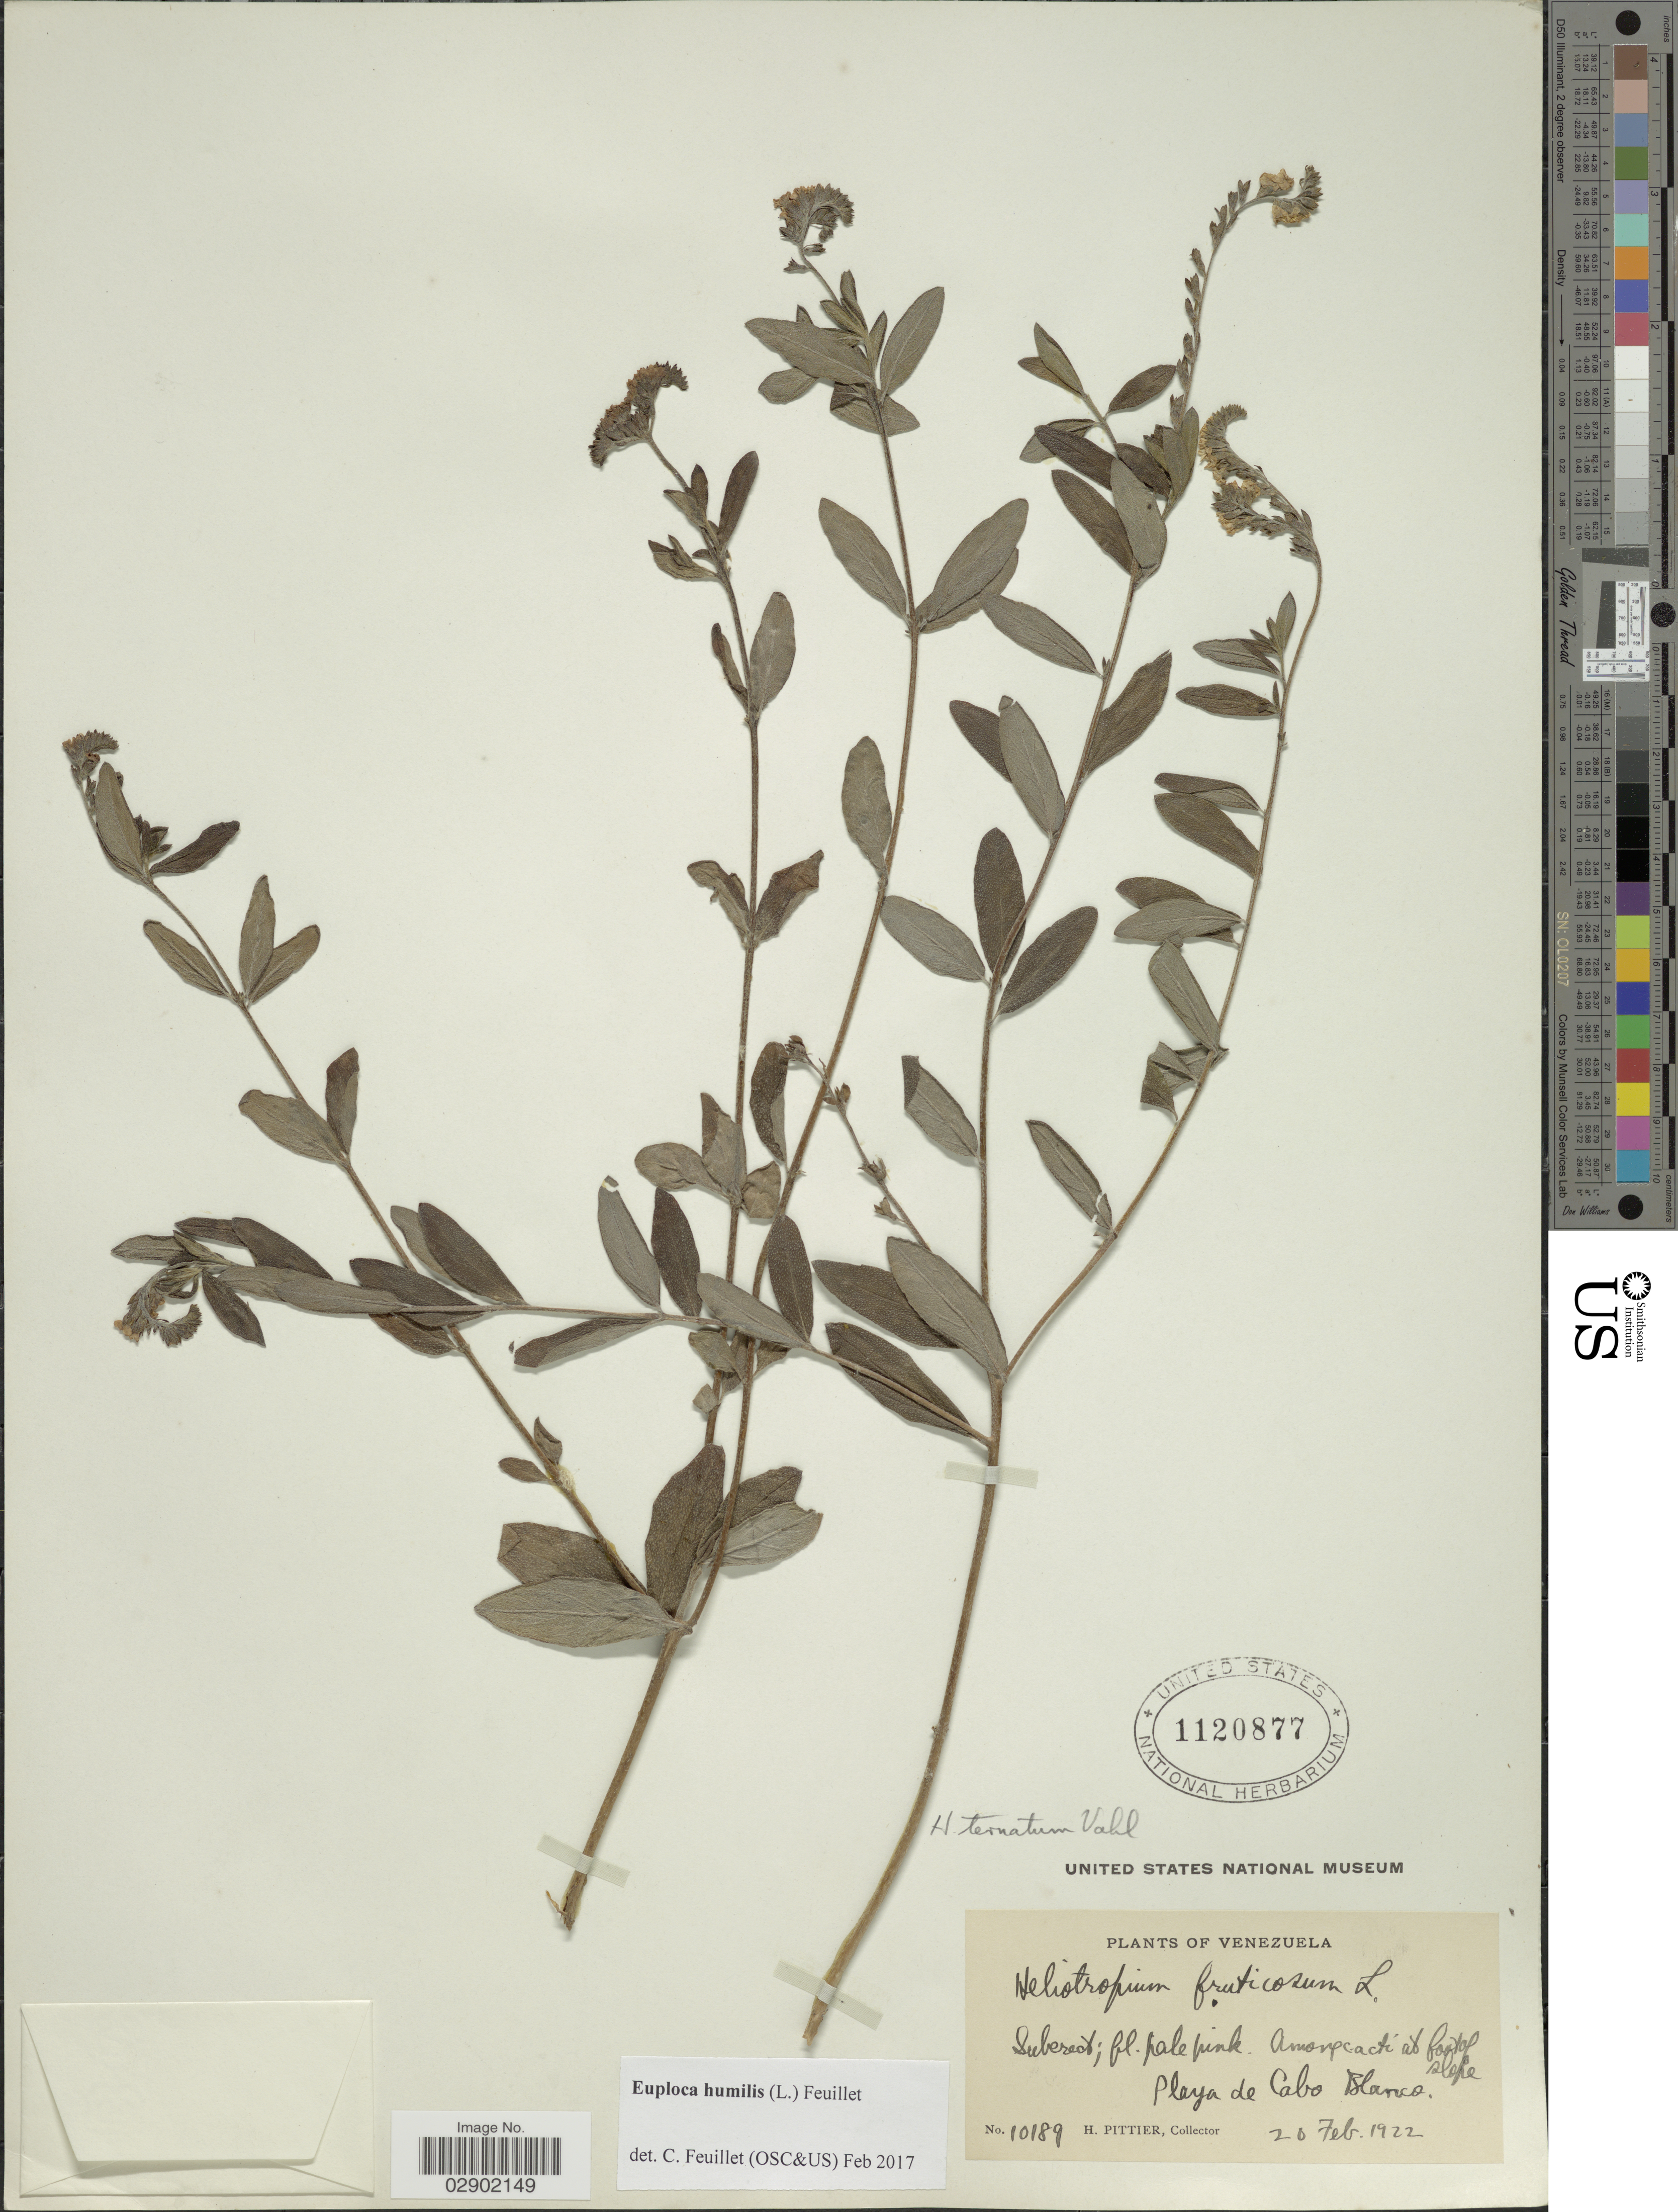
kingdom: Plantae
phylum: Tracheophyta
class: Magnoliopsida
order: Boraginales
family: Heliotropiaceae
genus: Euploca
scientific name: Euploca humilis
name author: (L.) Feuillet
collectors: H. F. Pittier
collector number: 10189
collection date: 1922-02-20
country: Venezuela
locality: Among cacti at foot of slope. Playa de Cabo Blanco.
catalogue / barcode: US 1120877